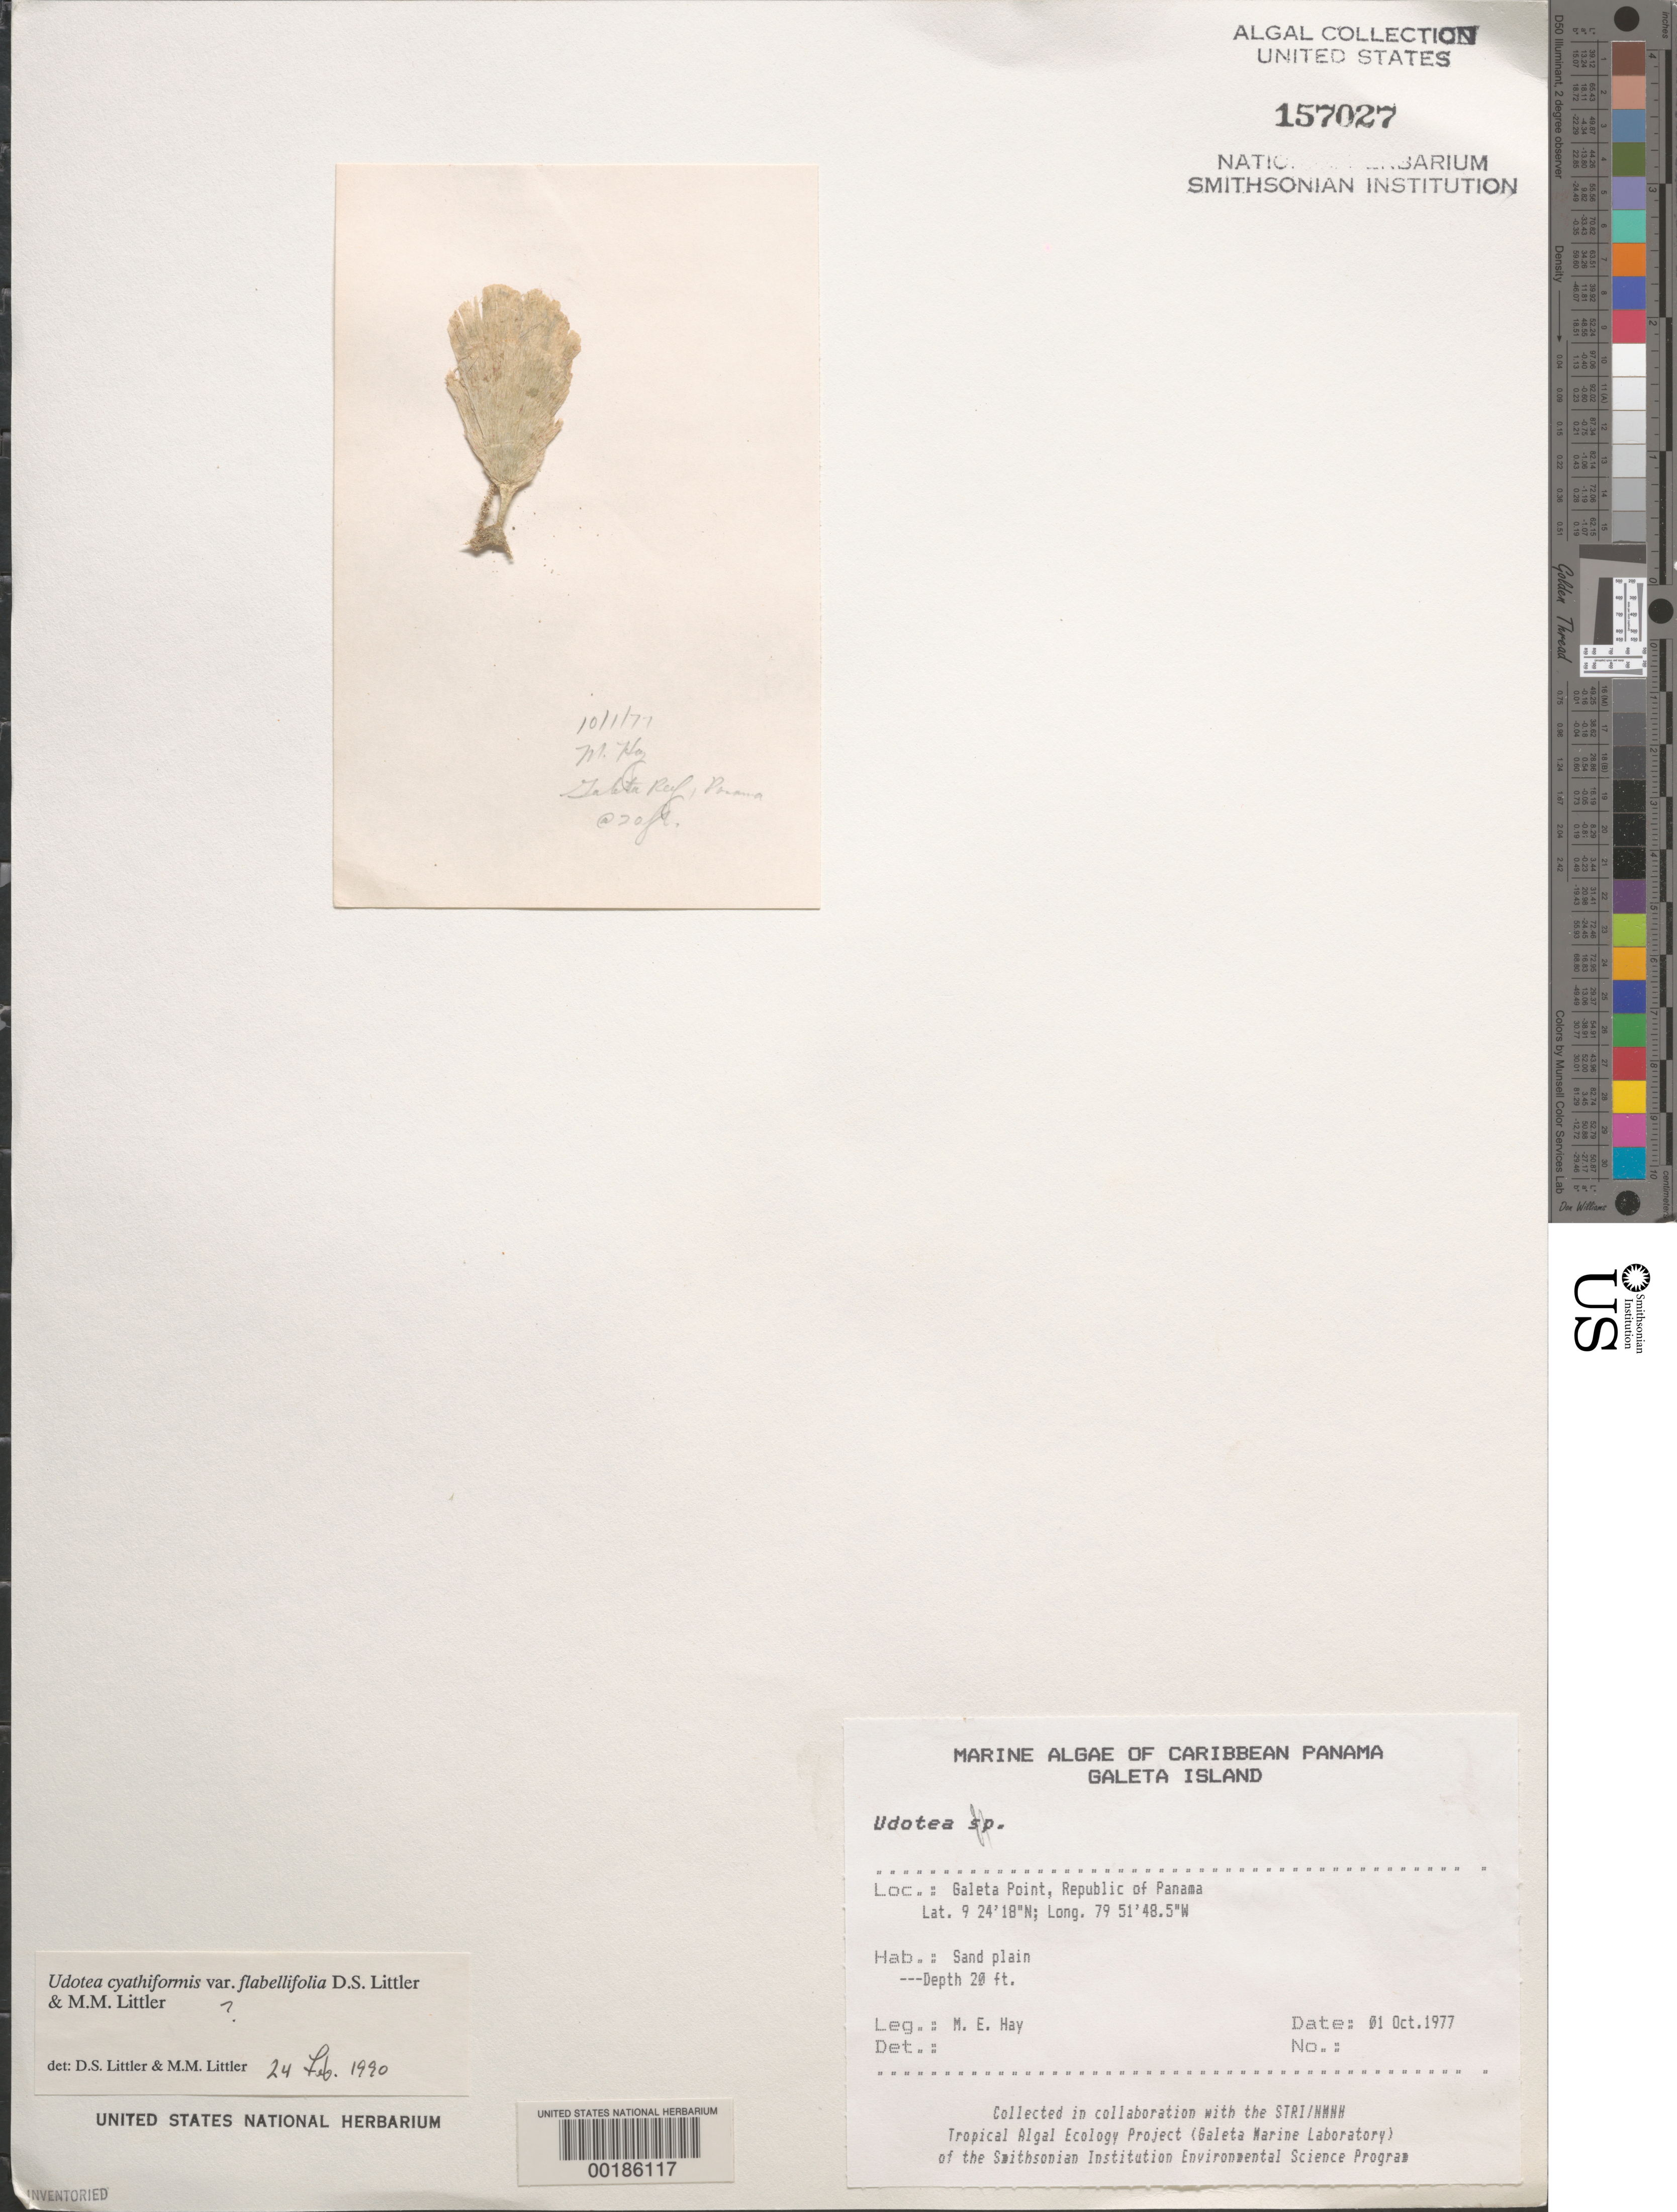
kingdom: Plantae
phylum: Chlorophyta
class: Ulvophyceae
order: Bryopsidales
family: Udoteaceae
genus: Udotea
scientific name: Udotea cyathiformis var. flabellifolia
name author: D.S. Littler & Littler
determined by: Littler, D. S.; Littler, M. M.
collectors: M. E. Hay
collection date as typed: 01 Oct 1977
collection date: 1977-10-01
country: Panama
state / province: Colón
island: Galeta Island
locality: Galeta Point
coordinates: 9 24' 18" N, 79 51' 48.5" W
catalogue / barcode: US 157027